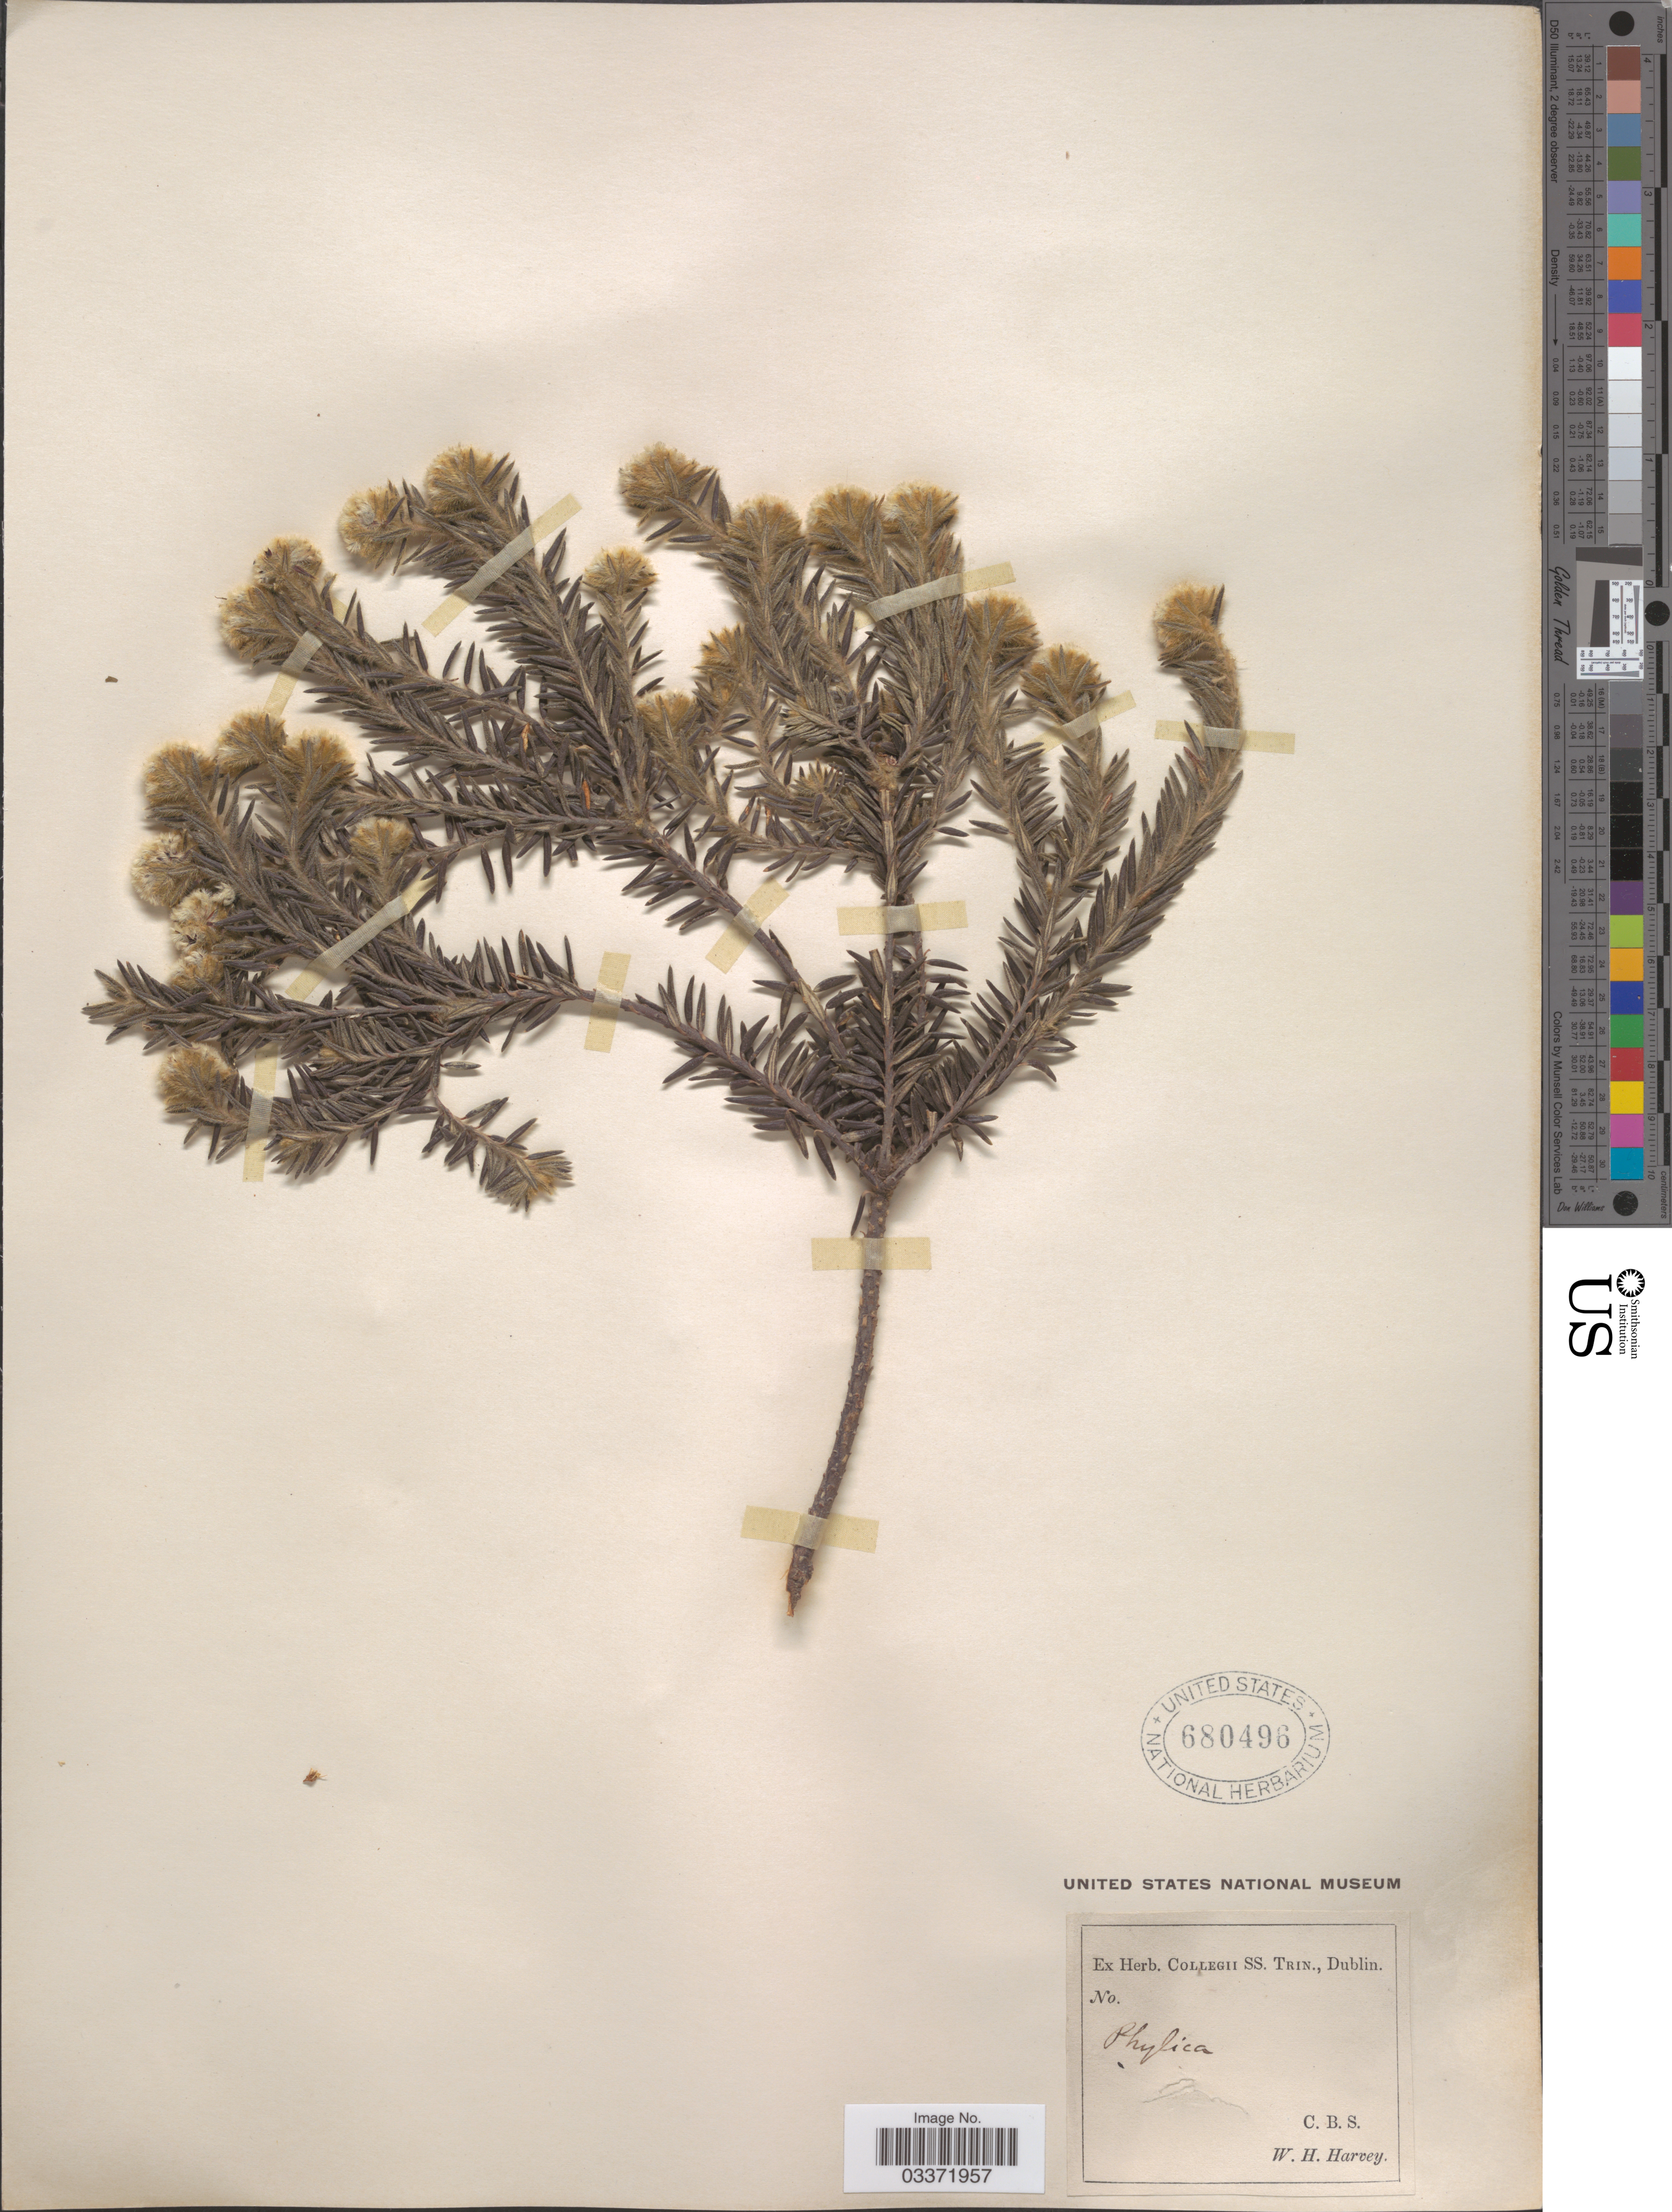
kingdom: Plantae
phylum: Tracheophyta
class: Magnoliopsida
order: Rosales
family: Rhamnaceae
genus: Phylica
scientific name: Phylica sp.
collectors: W. Harvey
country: South Africa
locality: C. B. S.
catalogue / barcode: US 680496